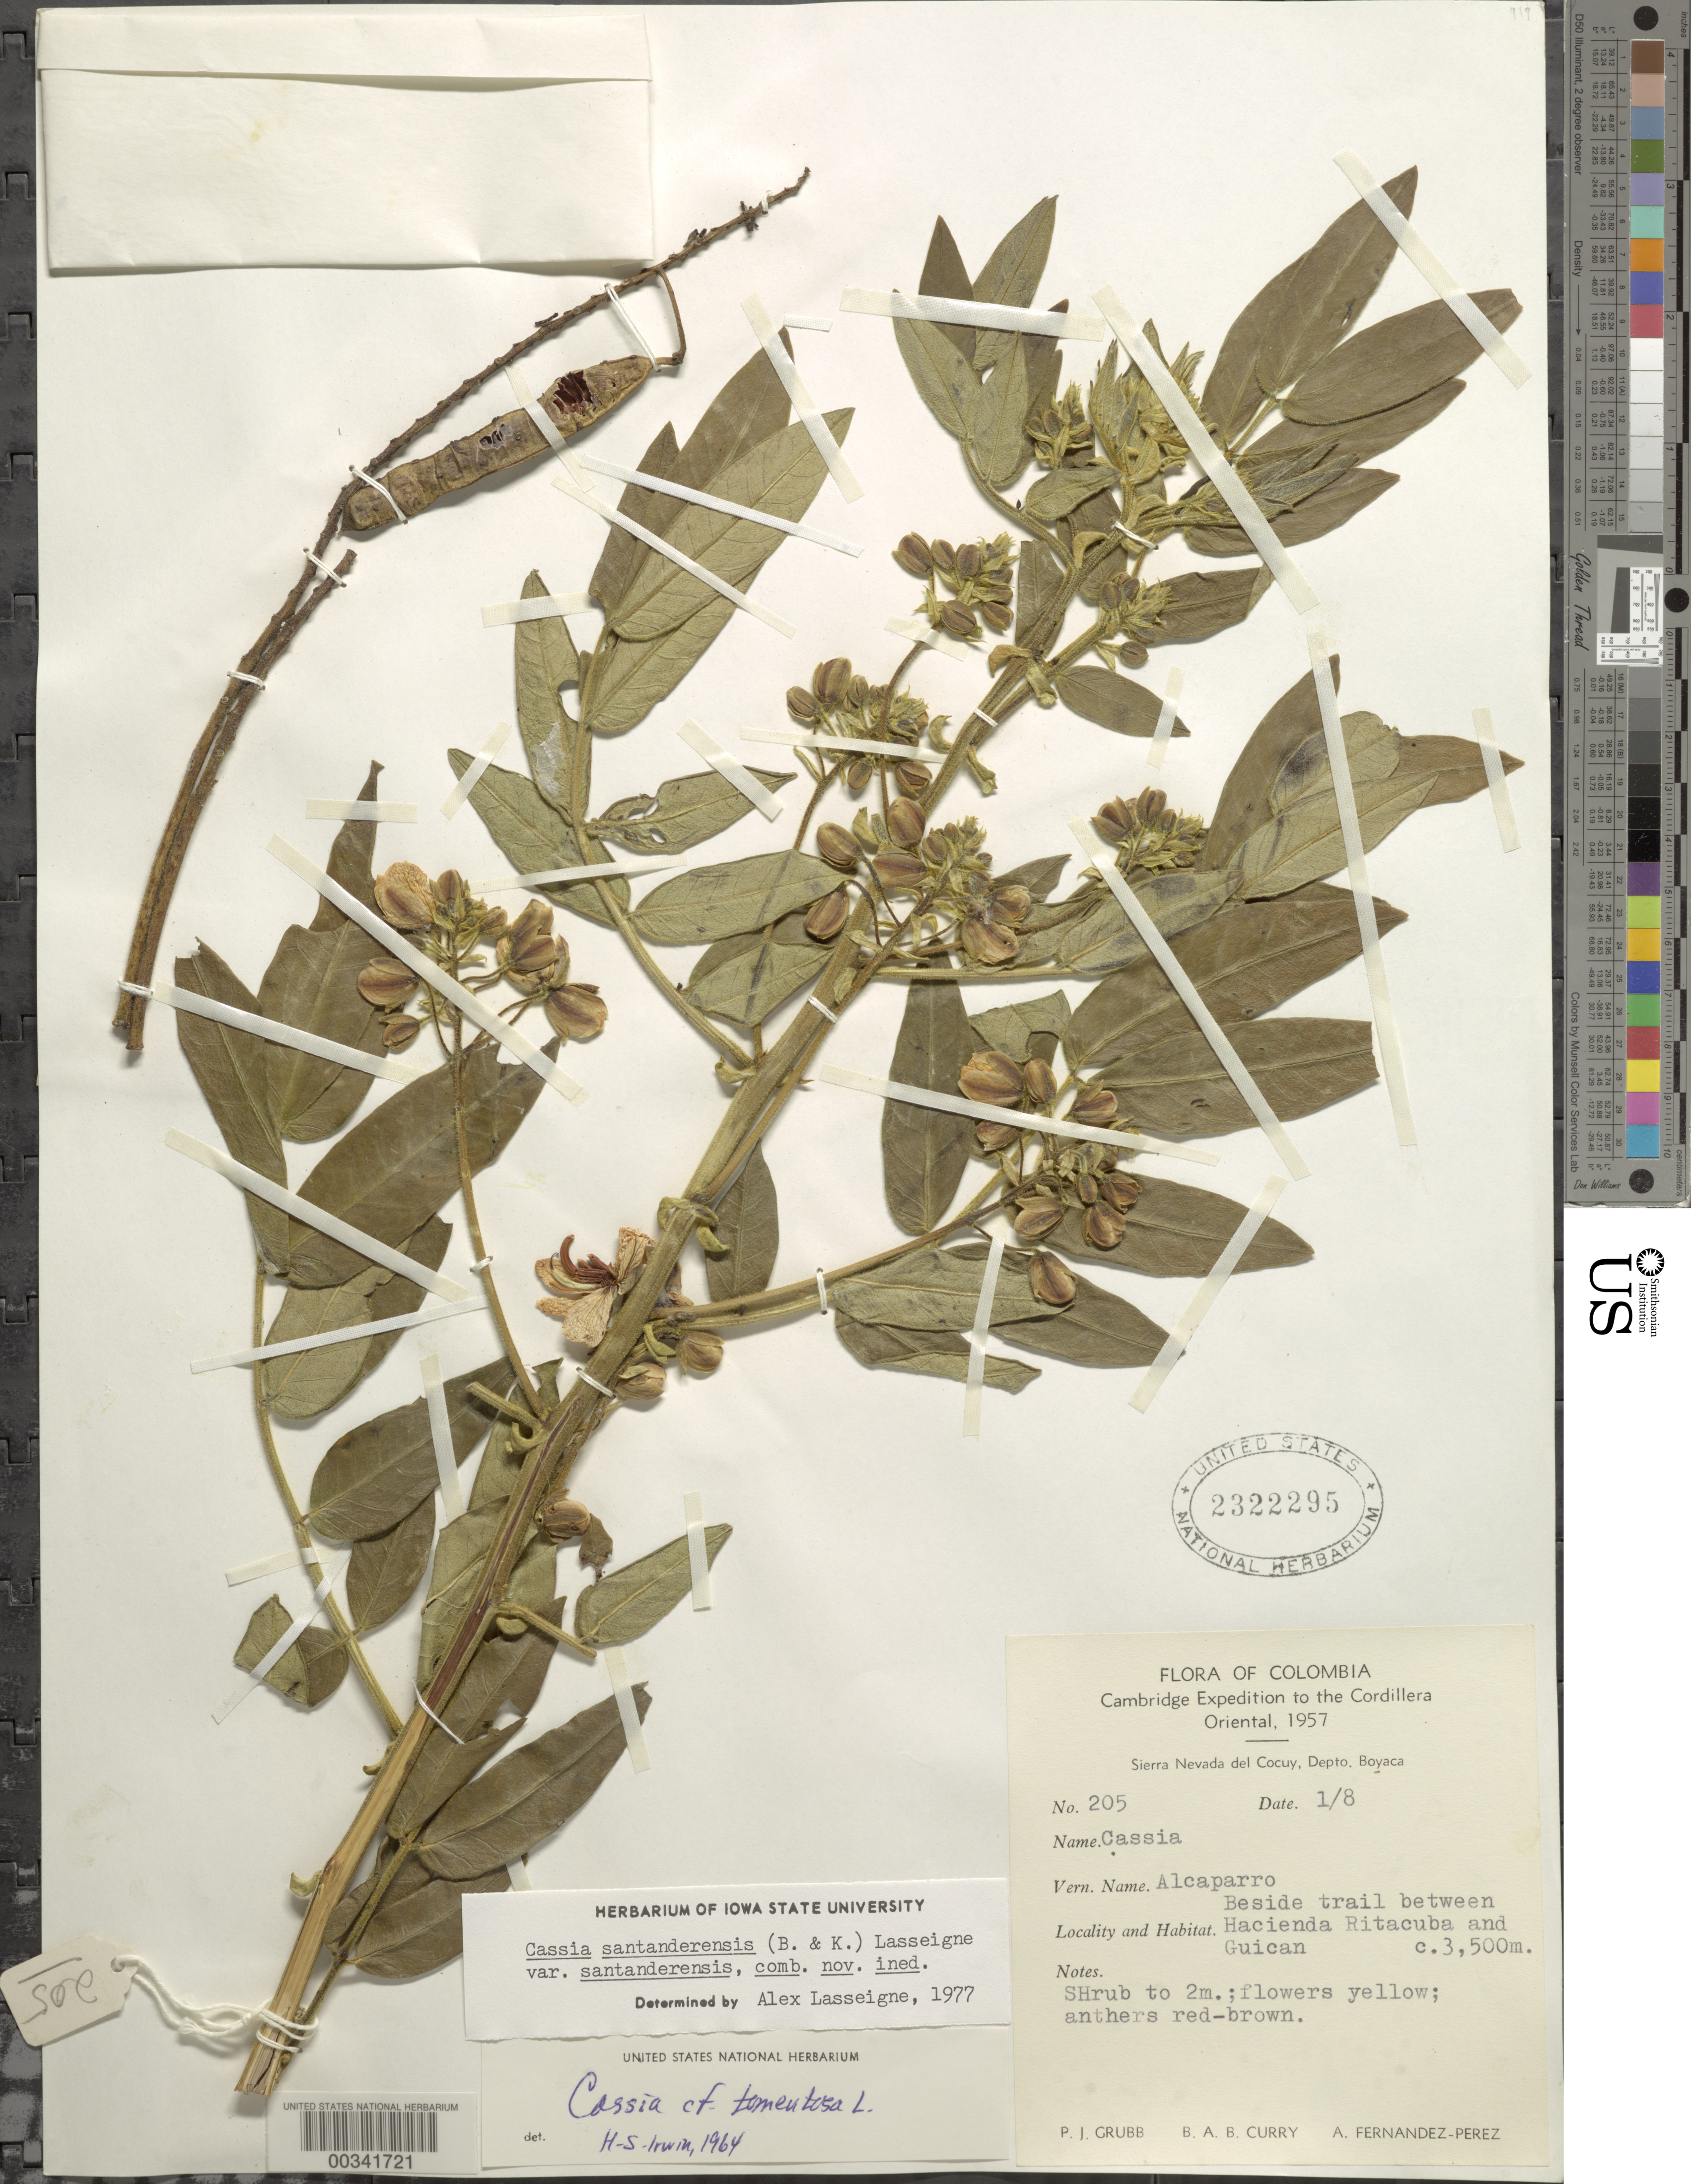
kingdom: Plantae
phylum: Tracheophyta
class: Magnoliopsida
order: Fabales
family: Fabaceae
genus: Senna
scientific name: Senna santanderensis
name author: (Britton & Killip) H.S. Irwin & Barneby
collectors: P. J. Grubb, B. Curry & A. Fernández-Pérez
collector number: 205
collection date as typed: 01 Aug 1957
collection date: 1957-08-01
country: Colombia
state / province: Boyacá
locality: Beside Trail between Hacienda Ritacuba and Guican; Sierra Nevada del Cocuy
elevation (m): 3500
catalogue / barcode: US 2322295